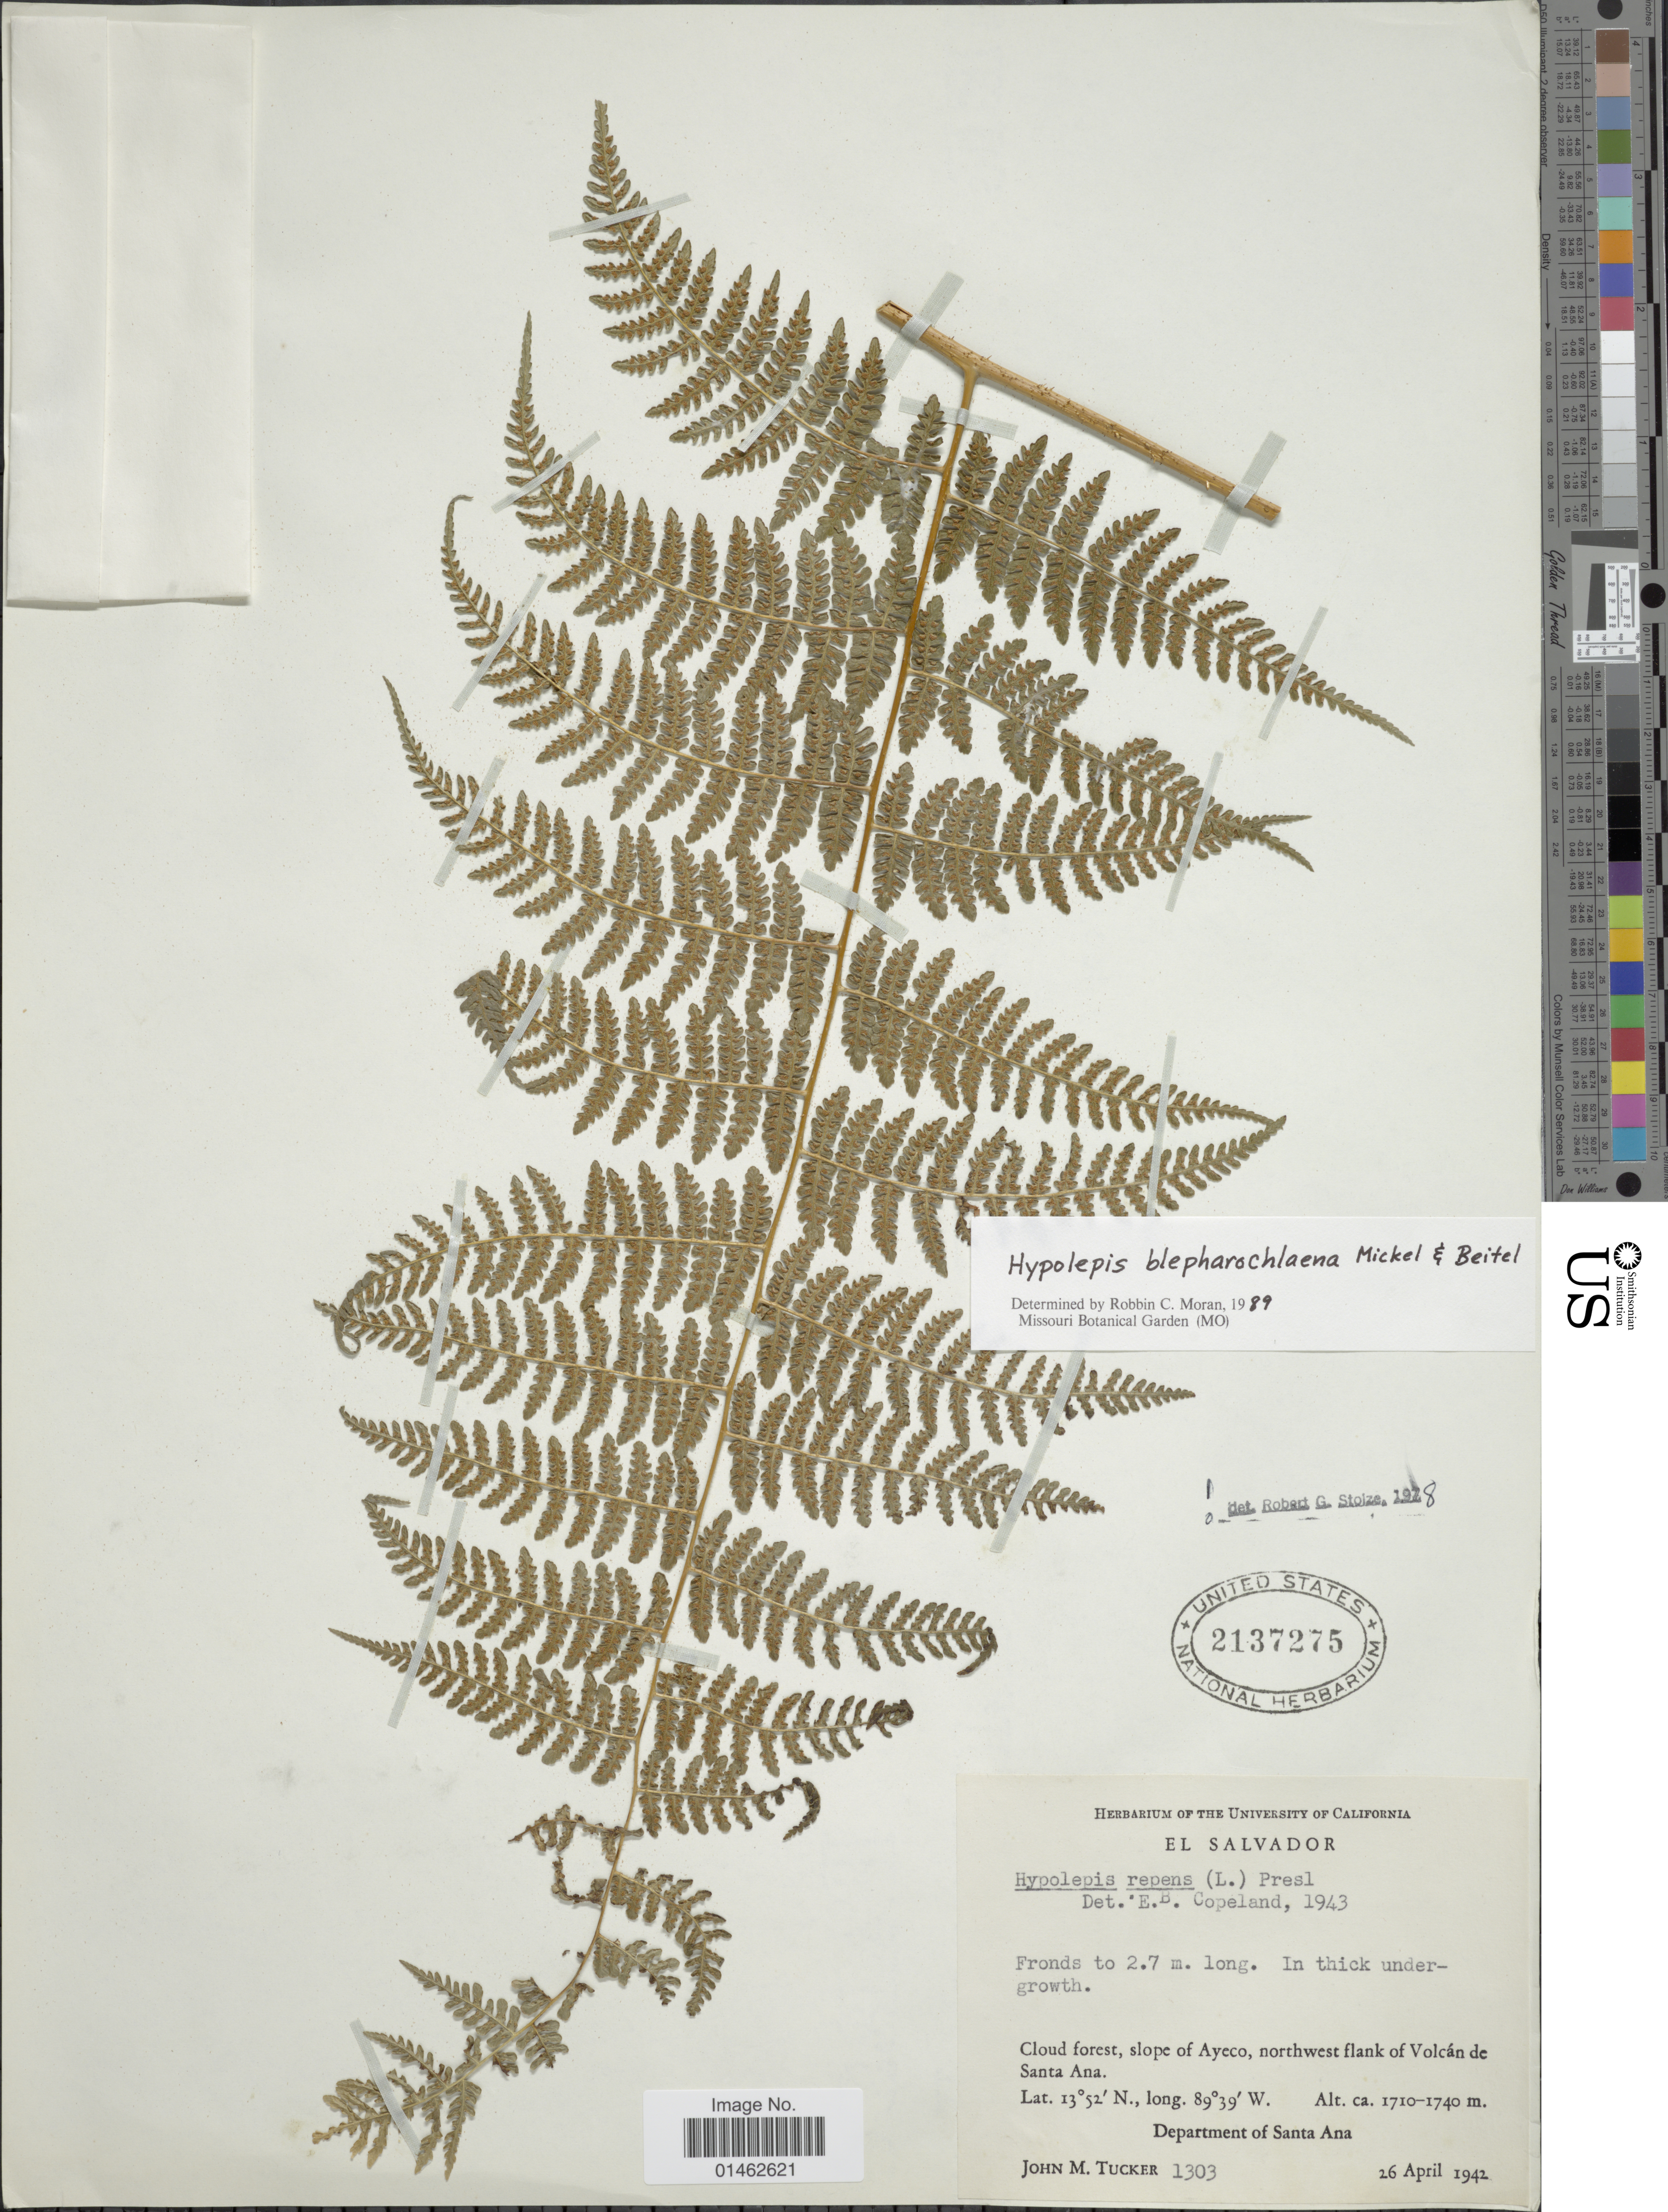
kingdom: Plantae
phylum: Tracheophyta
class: Polypodiopsida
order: Polypodiales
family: Dennstaedtiaceae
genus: Hypolepis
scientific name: Hypolepis blepharochlaena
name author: Mickel & Beitel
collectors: J. M. Tucker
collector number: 1303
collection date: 1972-04-26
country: El Salvador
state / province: Santa Ana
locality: Cloud forest, slope of Ayeco, northwest flank of Volcán de Santa Ana, Department of Santa Ana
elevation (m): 1710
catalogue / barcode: US 2137275